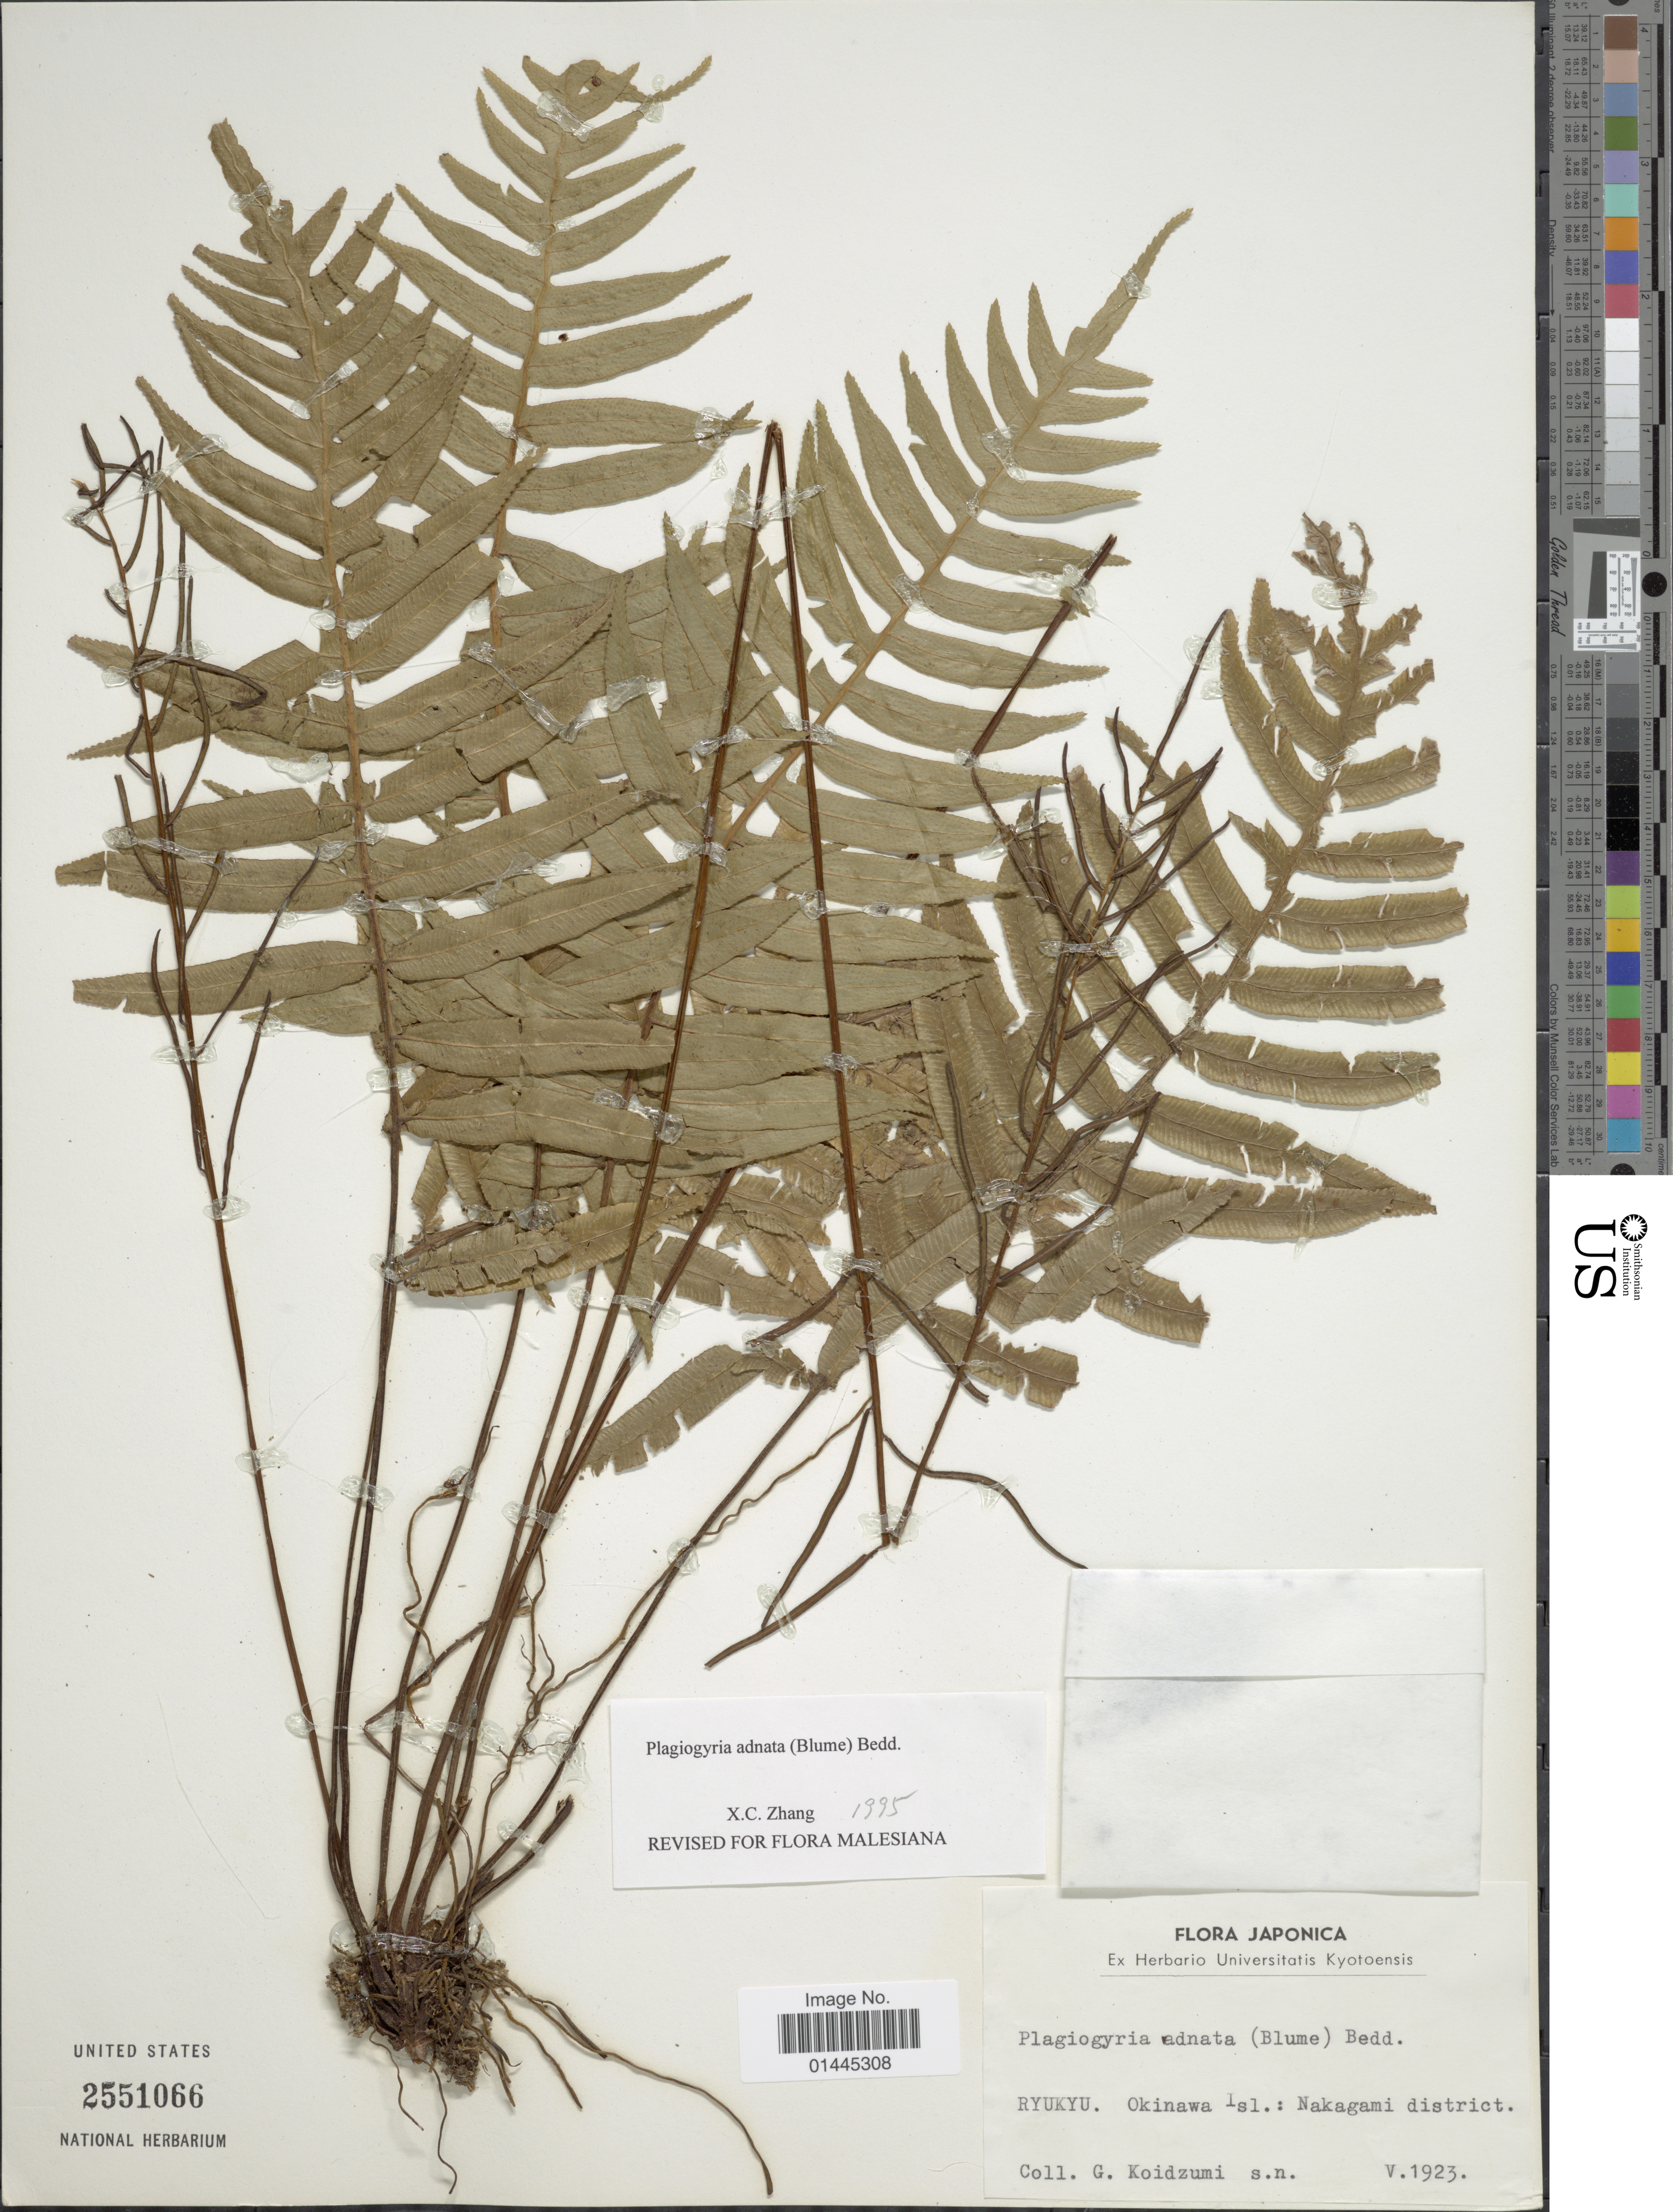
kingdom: Plantae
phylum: Tracheophyta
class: Polypodiopsida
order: Cyatheales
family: Plagiogyriaceae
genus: Plagiogyria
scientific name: Plagiogyria adnata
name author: (Blume) Bedd.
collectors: G. Koidzumi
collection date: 1923-05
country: Japan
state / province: Okinawa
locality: Ryukyu: Okinawa Isl.: Nakagami district.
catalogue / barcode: US 2551066